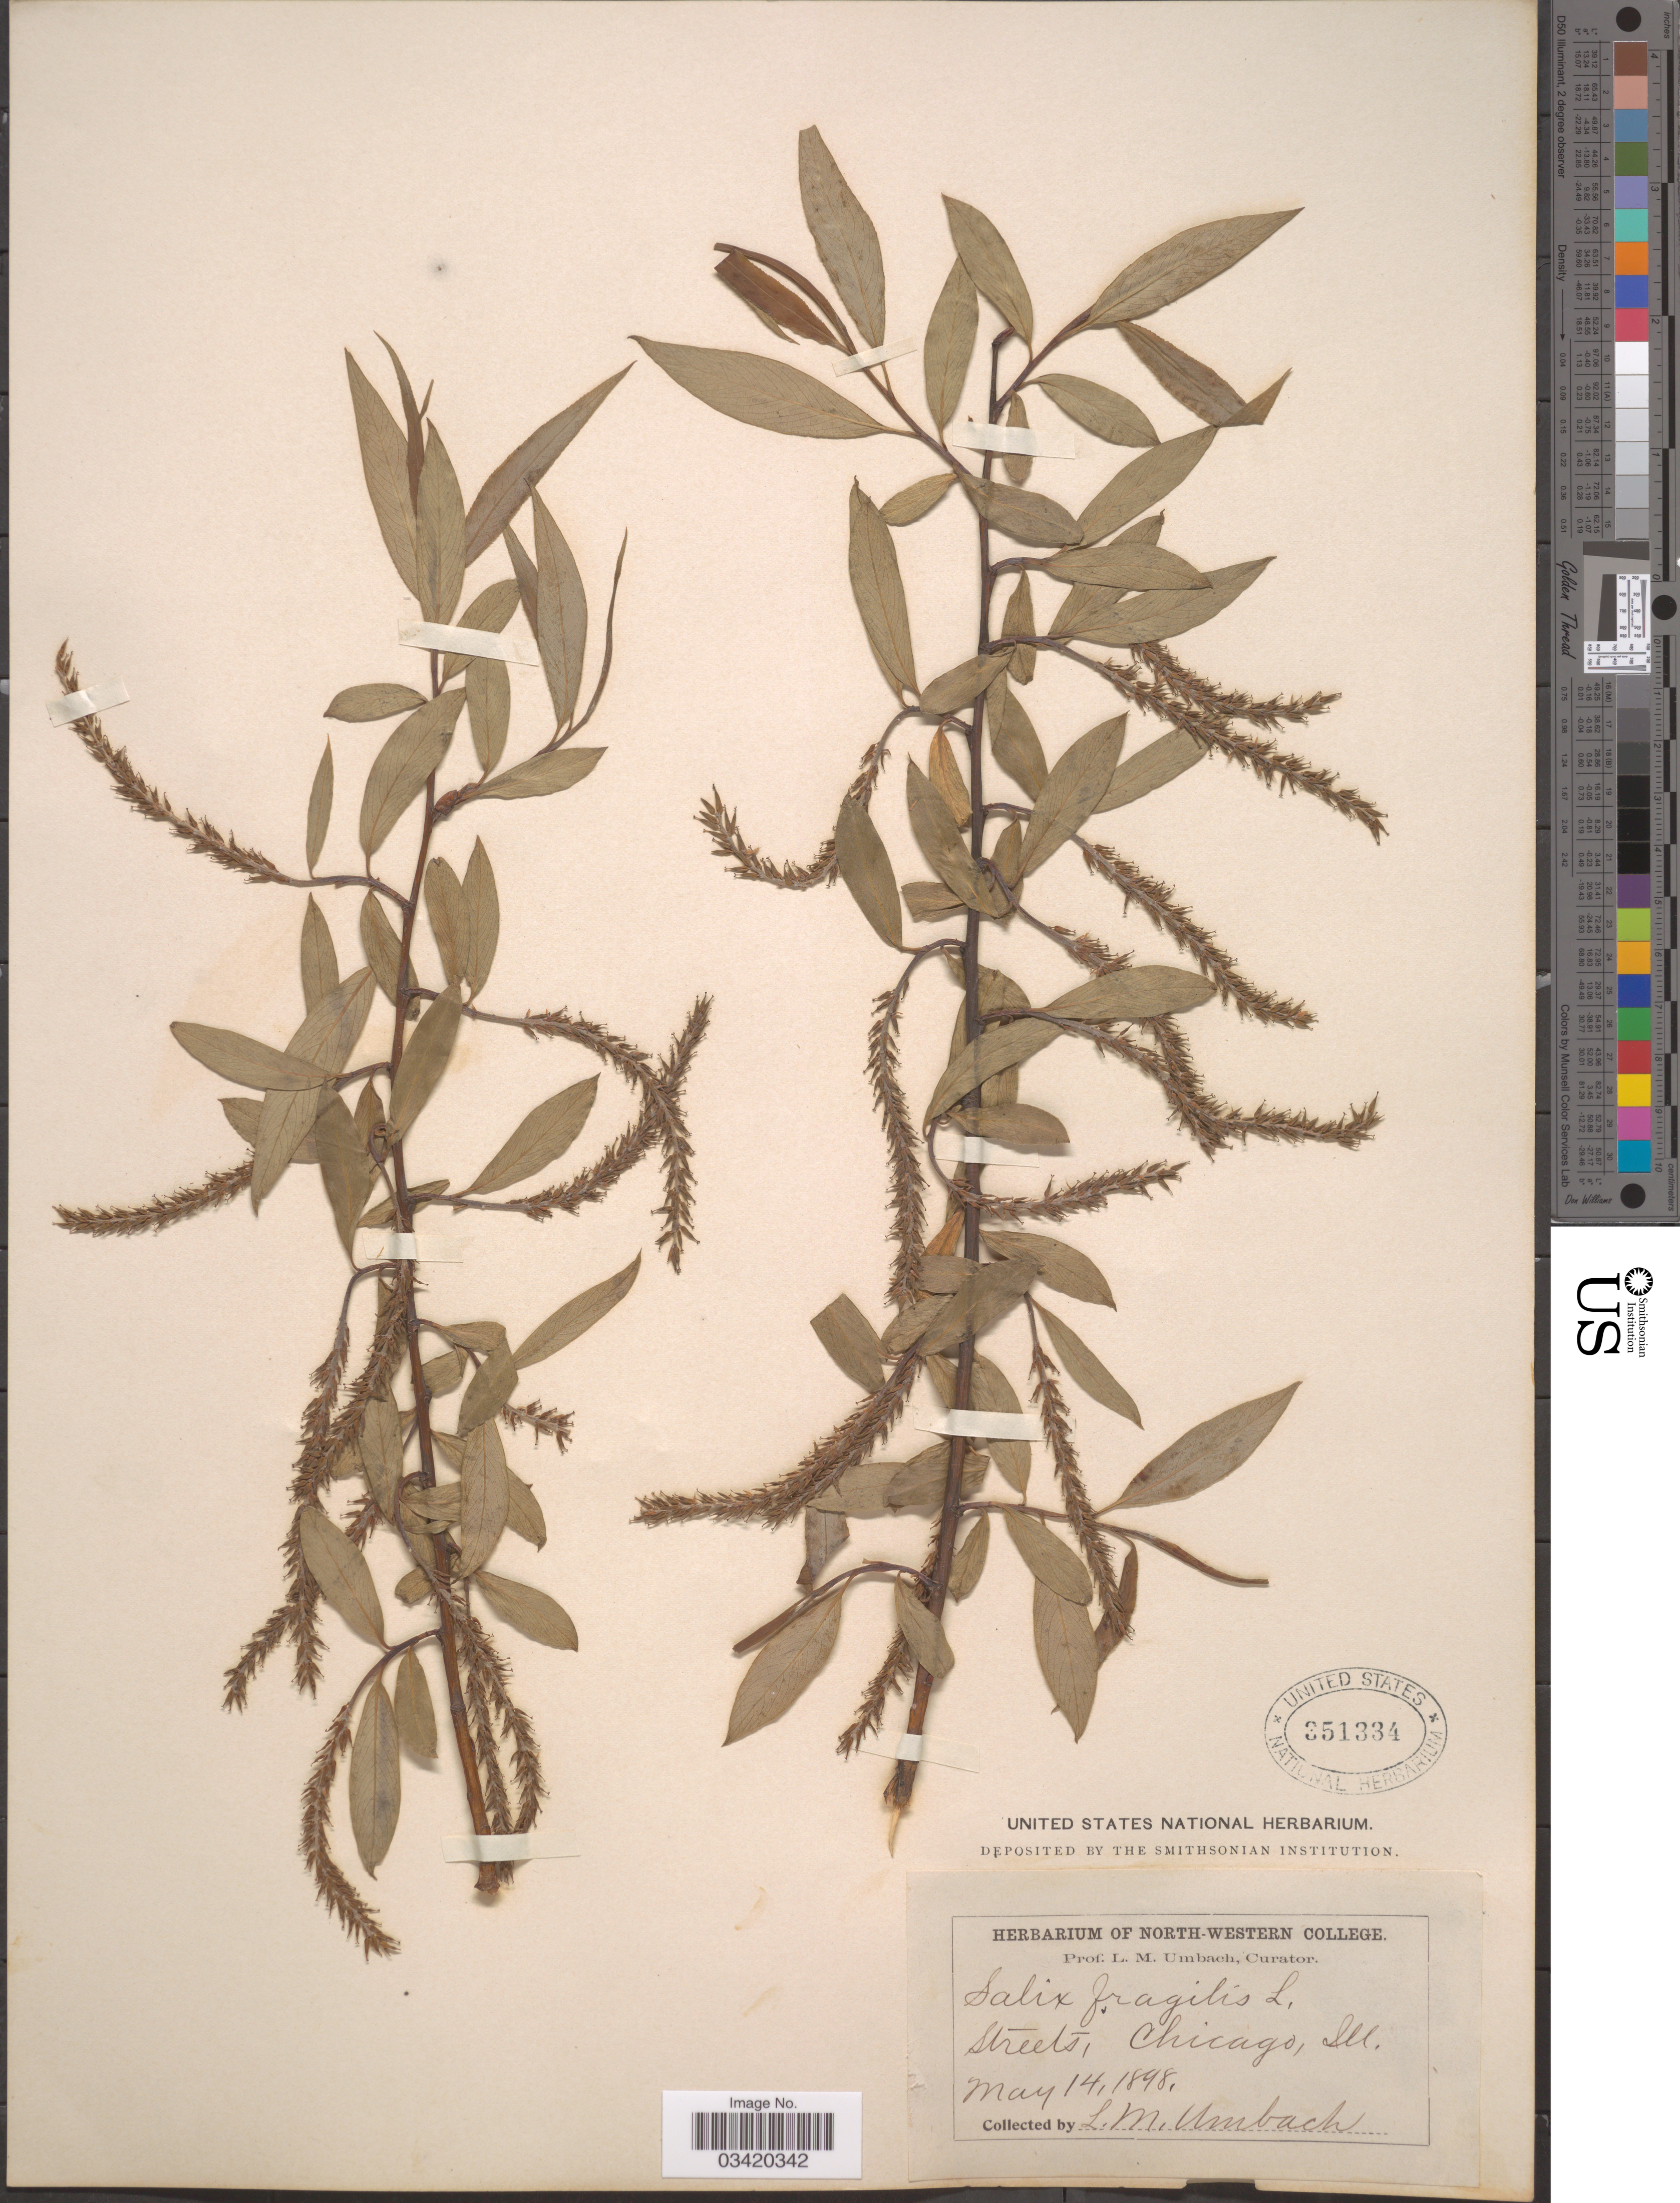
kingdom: Plantae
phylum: Tracheophyta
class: Magnoliopsida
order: Malpighiales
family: Salicaceae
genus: Salix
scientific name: Salix fragilis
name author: L.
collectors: L. M. Umbach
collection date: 1898-05-14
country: United States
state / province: Illinois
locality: Streets, Chicago.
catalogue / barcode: US 351334